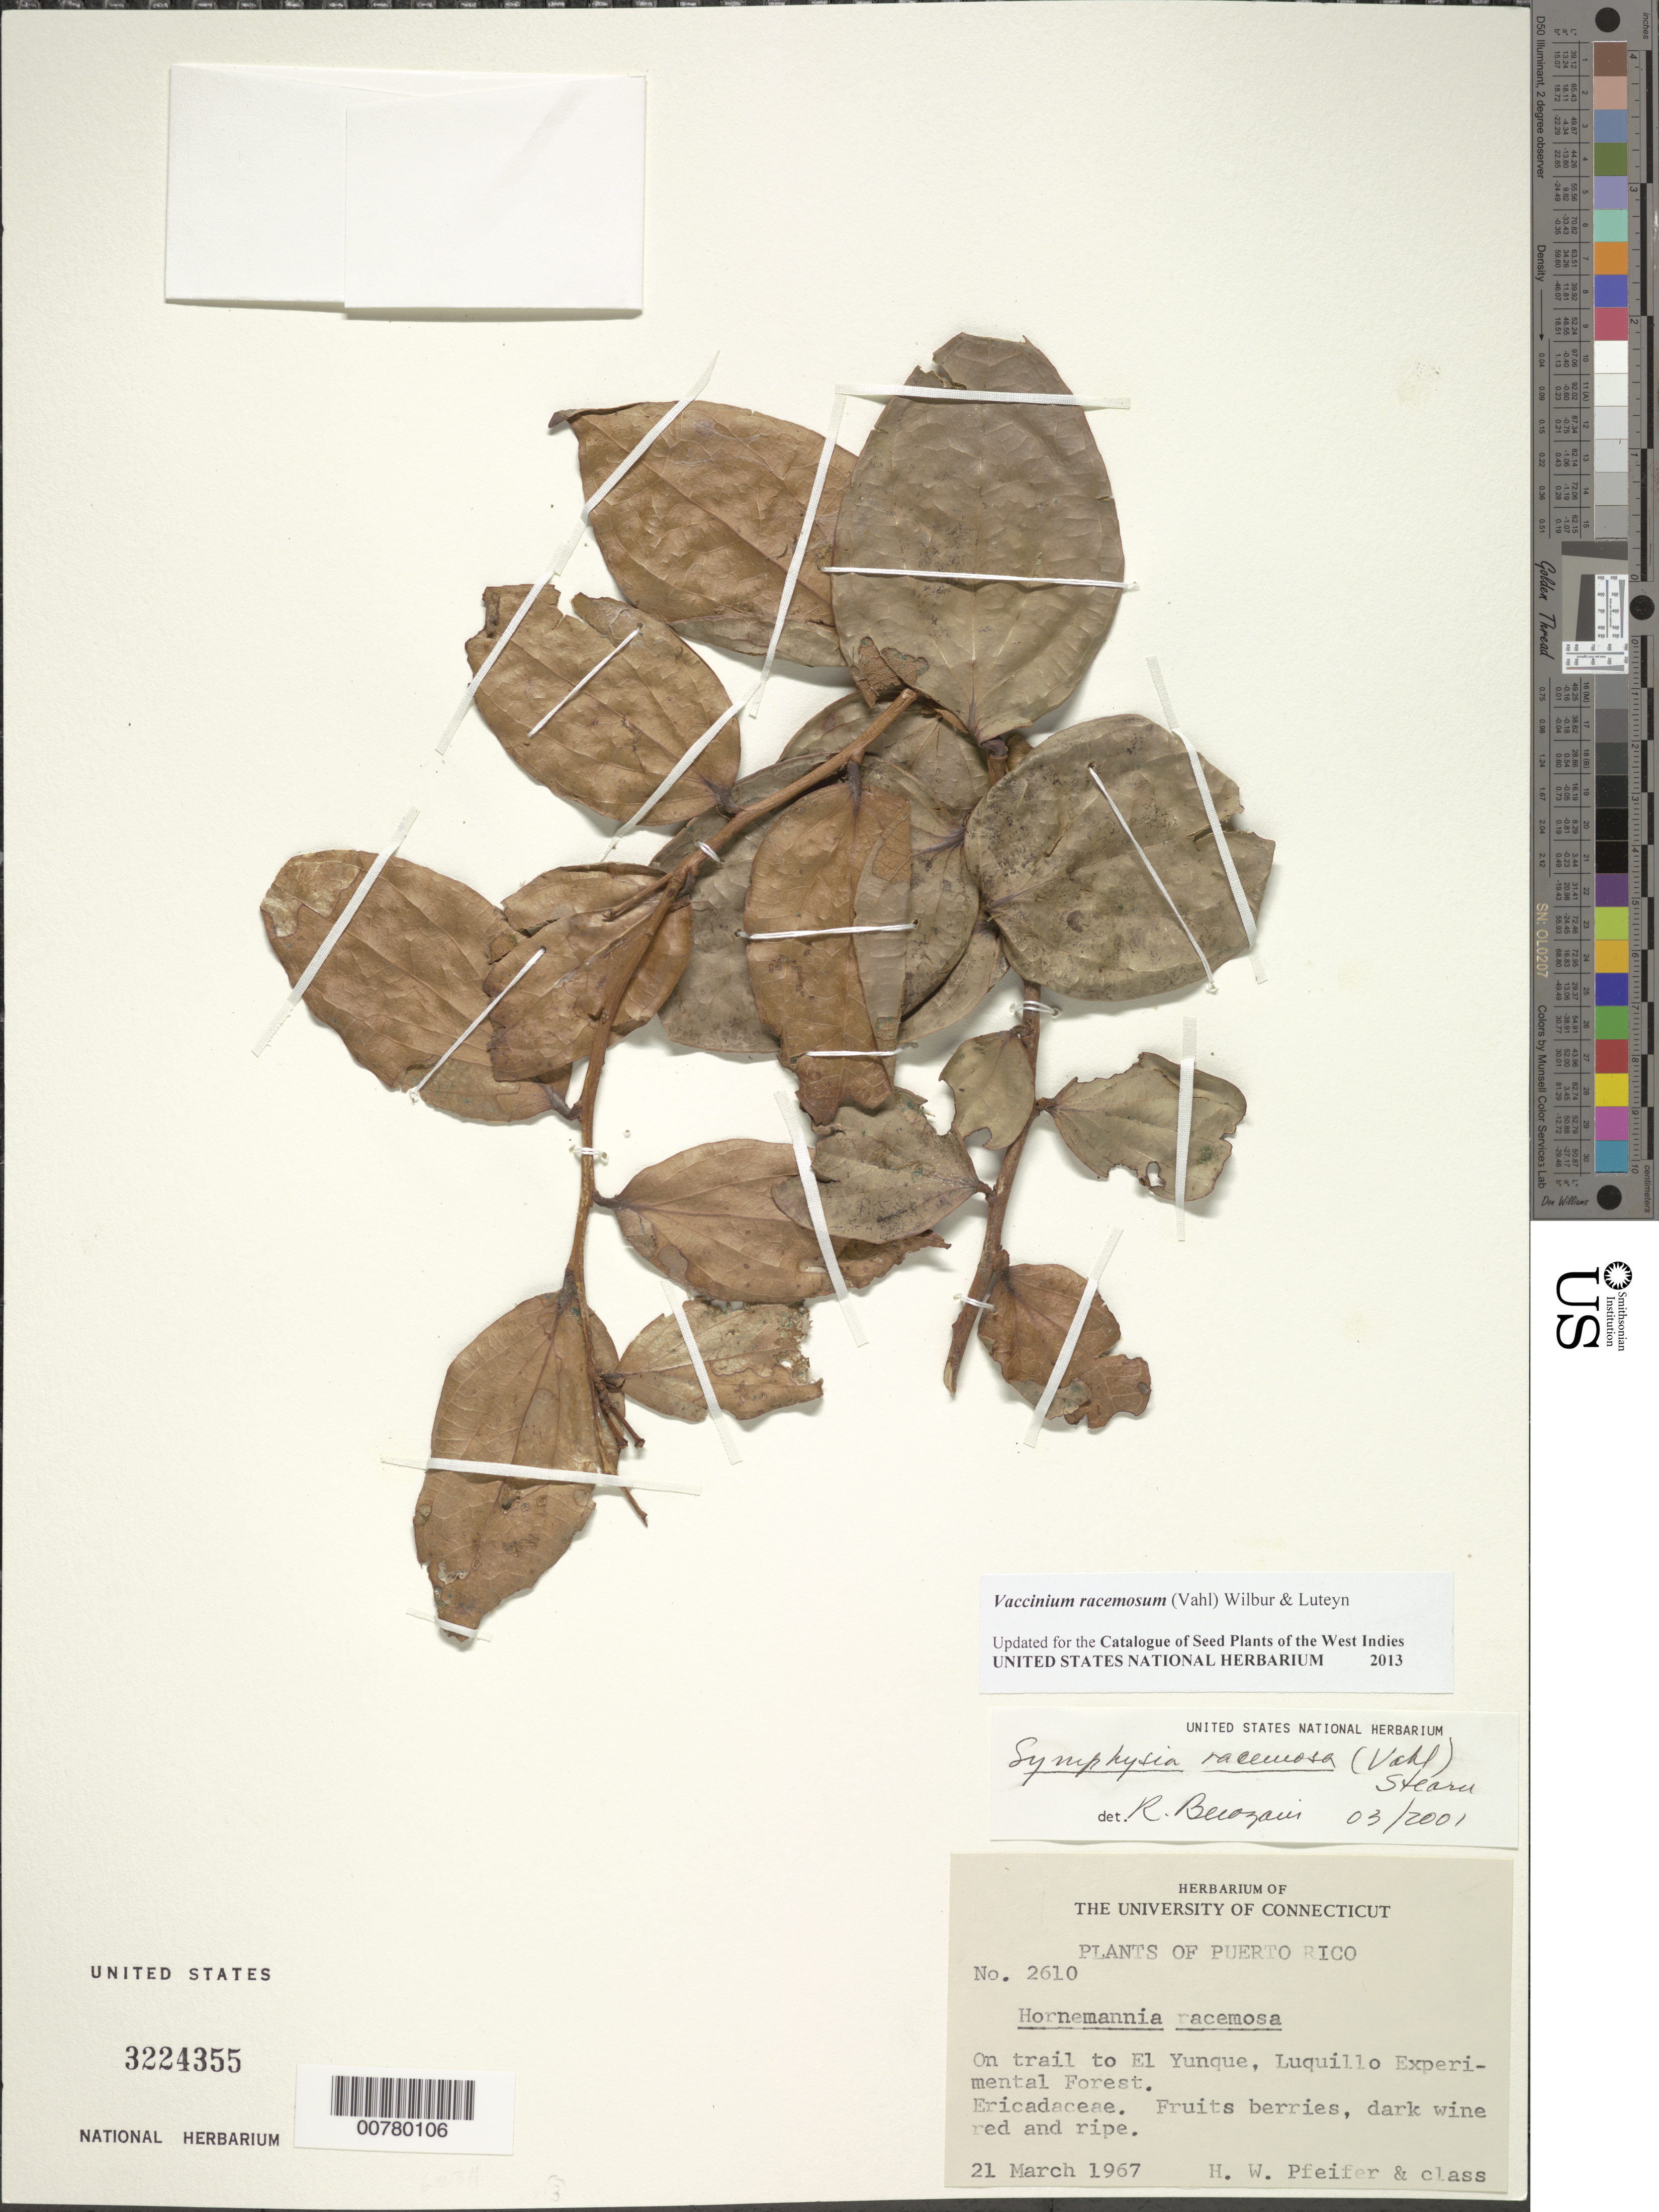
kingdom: Plantae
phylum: Tracheophyta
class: Magnoliopsida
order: Ericales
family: Ericaceae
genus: Vaccinium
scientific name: Vaccinium racemosum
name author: (Vahl) Wilbur & Luteyn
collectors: H. W. Pfeifer & Class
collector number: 2610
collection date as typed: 21 Mar 1967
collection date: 1967-03-21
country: Puerto Rico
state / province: Luquillo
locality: Luquillo Experimental Forest, on trail to El Yunque.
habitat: On trail.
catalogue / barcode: US 3224355